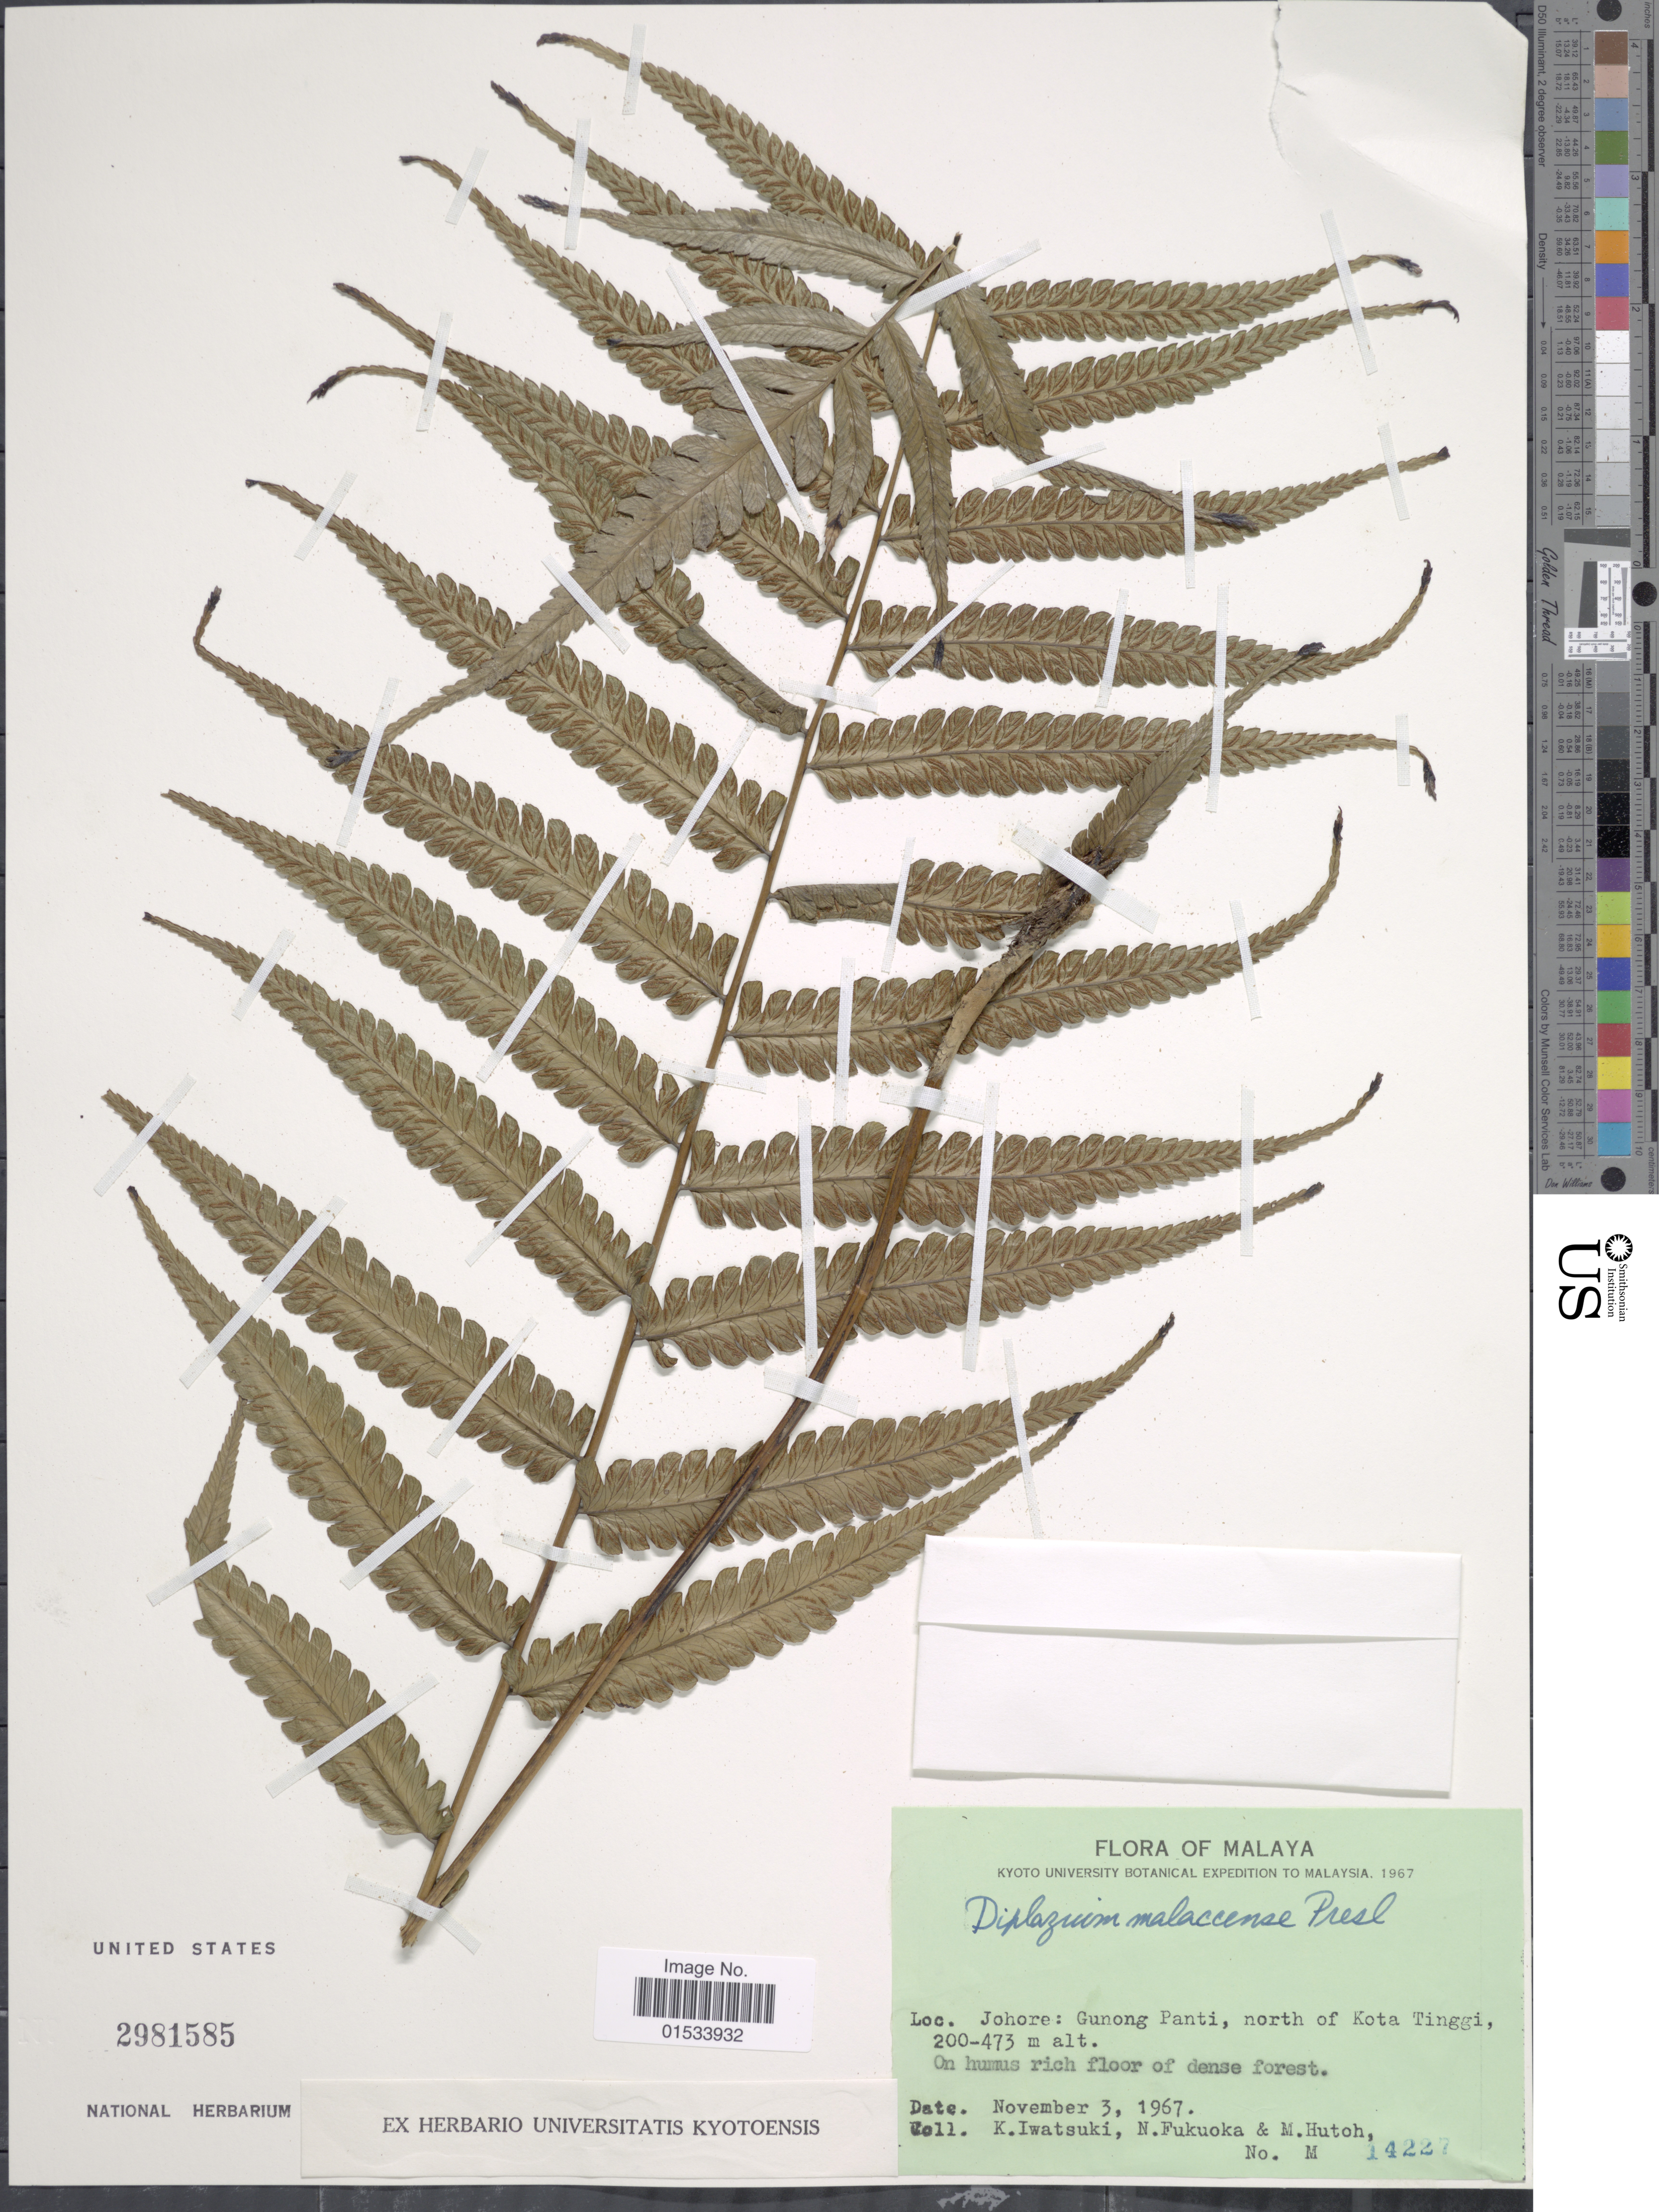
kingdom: Plantae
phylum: Tracheophyta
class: Polypodiopsida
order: Polypodiales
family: Athyriaceae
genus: Diplazium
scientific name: Diplazium malaccense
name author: C. Presl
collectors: K. Iwatsuki, N. Fukuoka & M. Hutoh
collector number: M14227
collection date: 1967-11-03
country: Malaysia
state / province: Johor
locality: Gunong Panti, north of Kota Tingssi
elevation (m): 200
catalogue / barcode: US 2981585